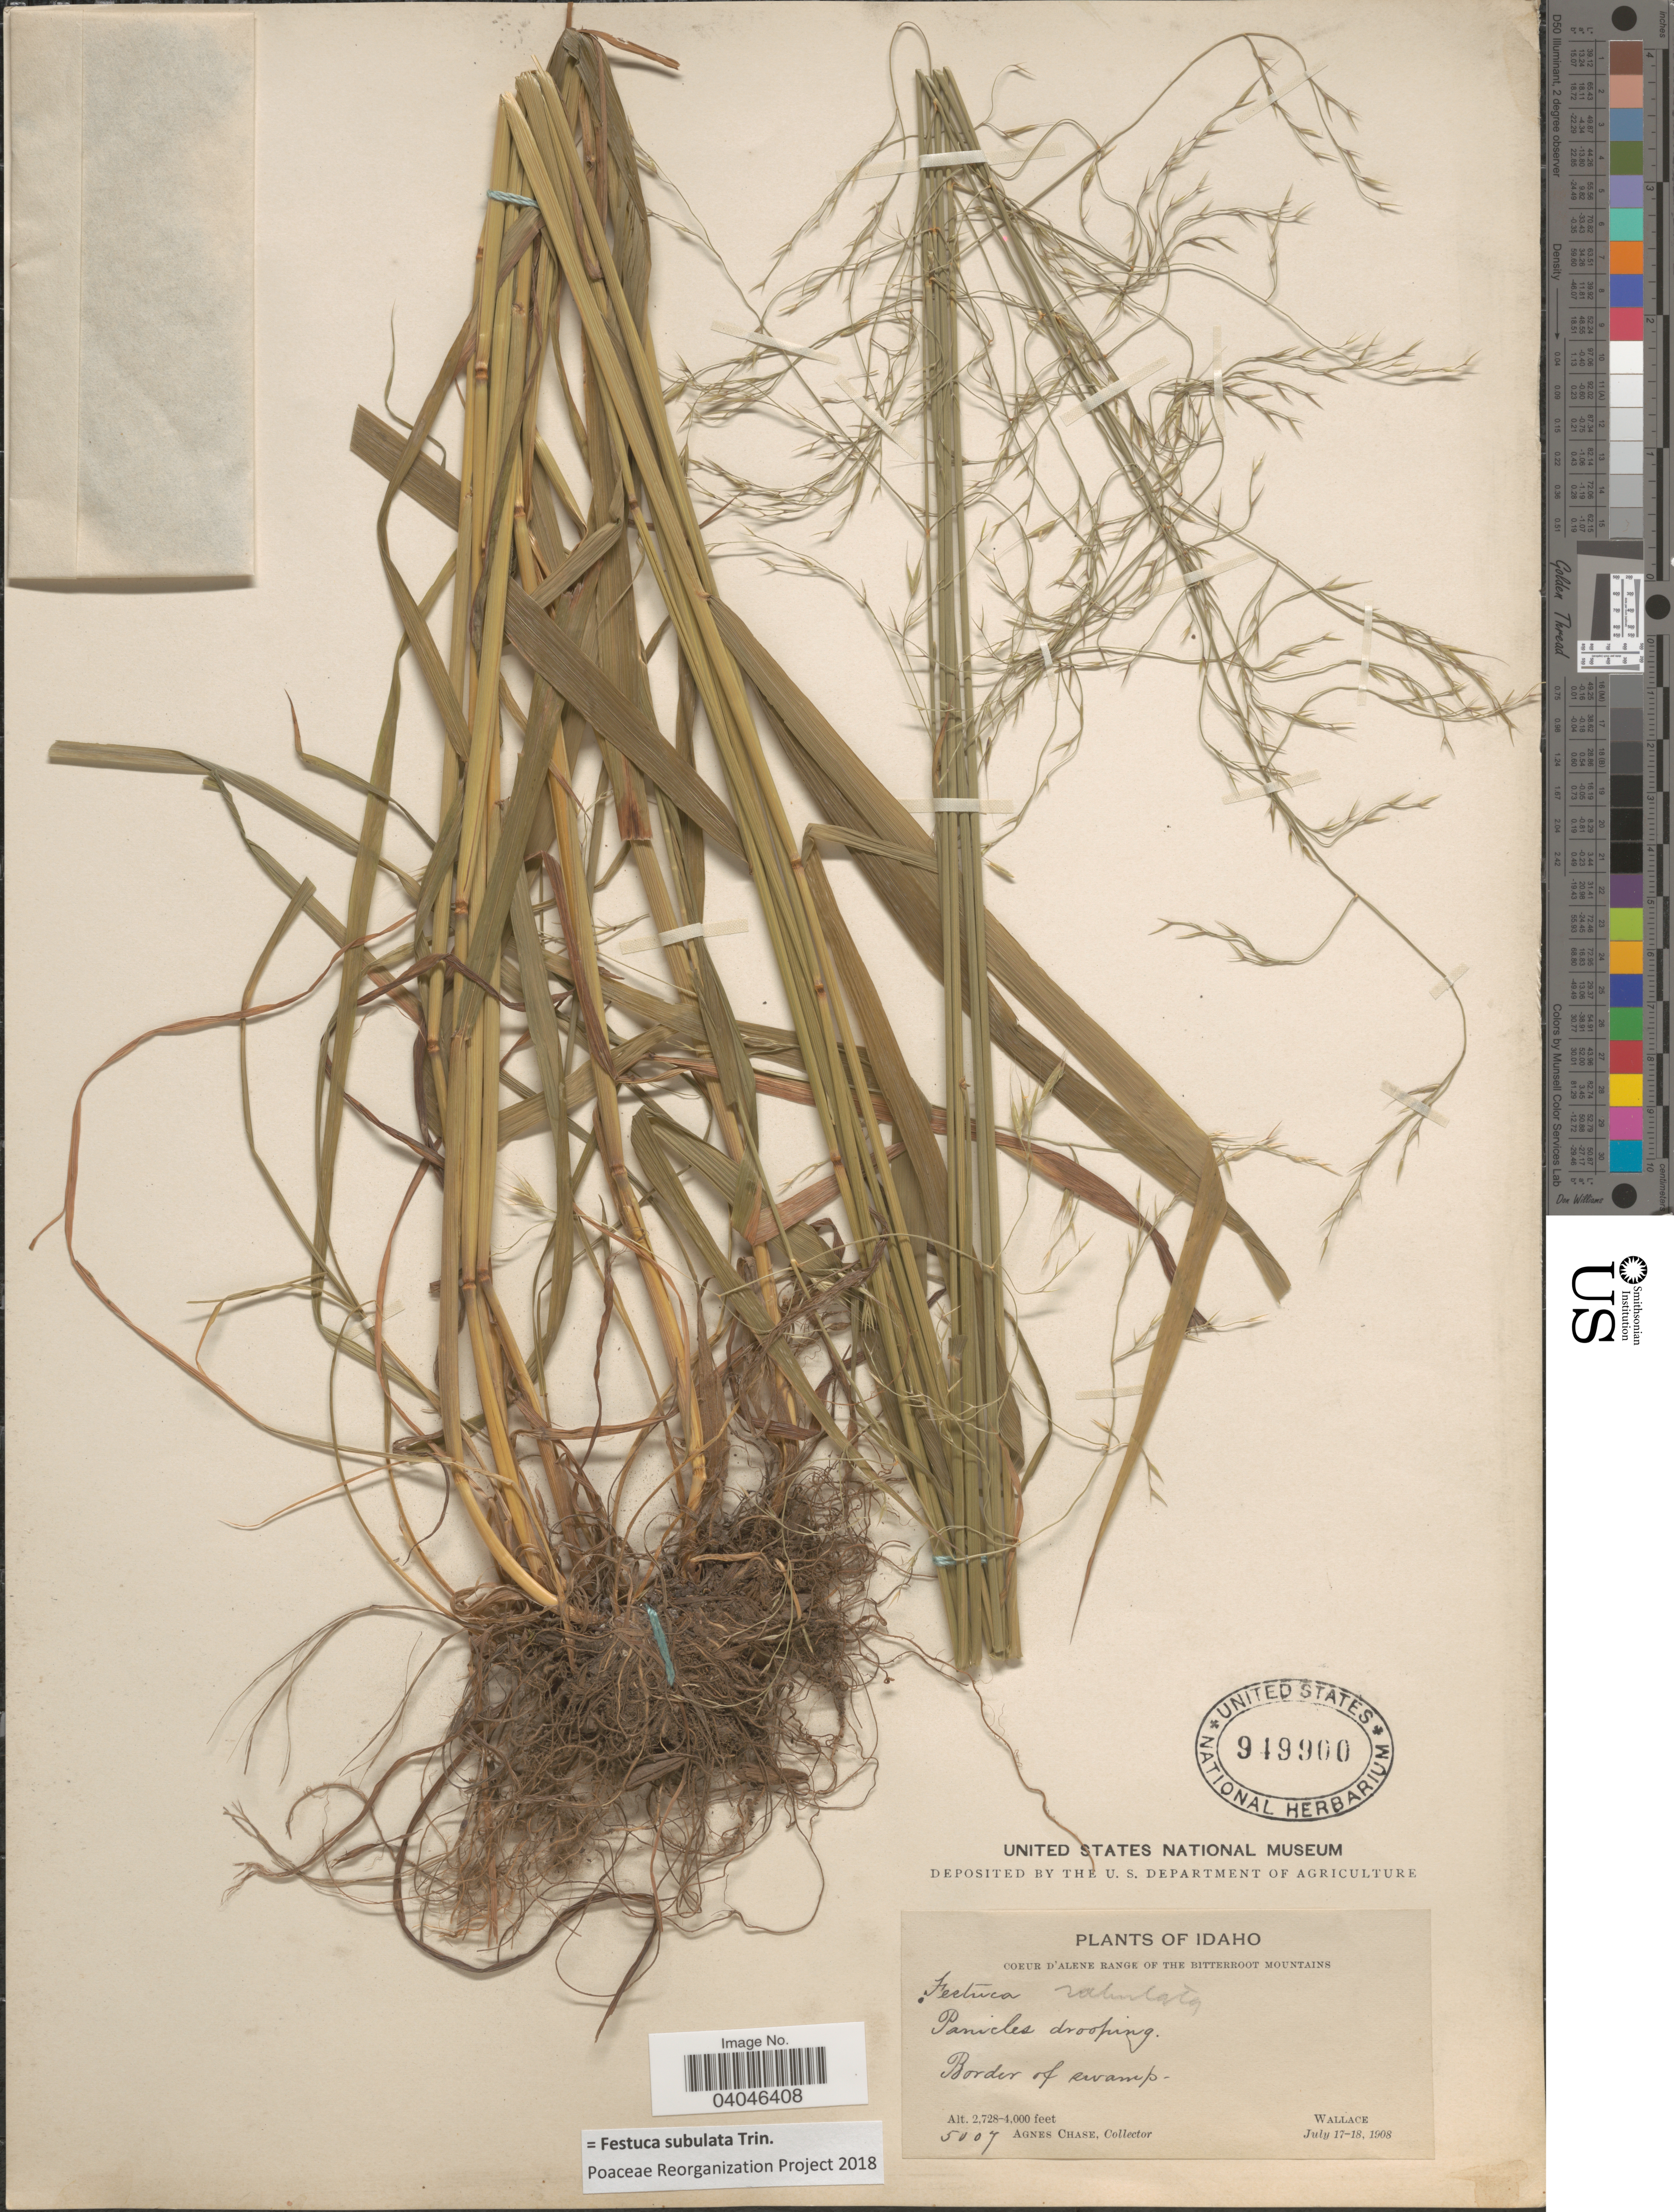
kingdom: Plantae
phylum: Tracheophyta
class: Liliopsida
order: Poales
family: Poaceae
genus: Festuca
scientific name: Festuca subulata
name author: Trin.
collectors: A. Chase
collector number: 5007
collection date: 1908-07-17/1908-07-18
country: United States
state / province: Idaho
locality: Coeur D'Alene Range of the Bitterroot Mountains. Wallace.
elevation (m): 831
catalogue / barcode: US 949900